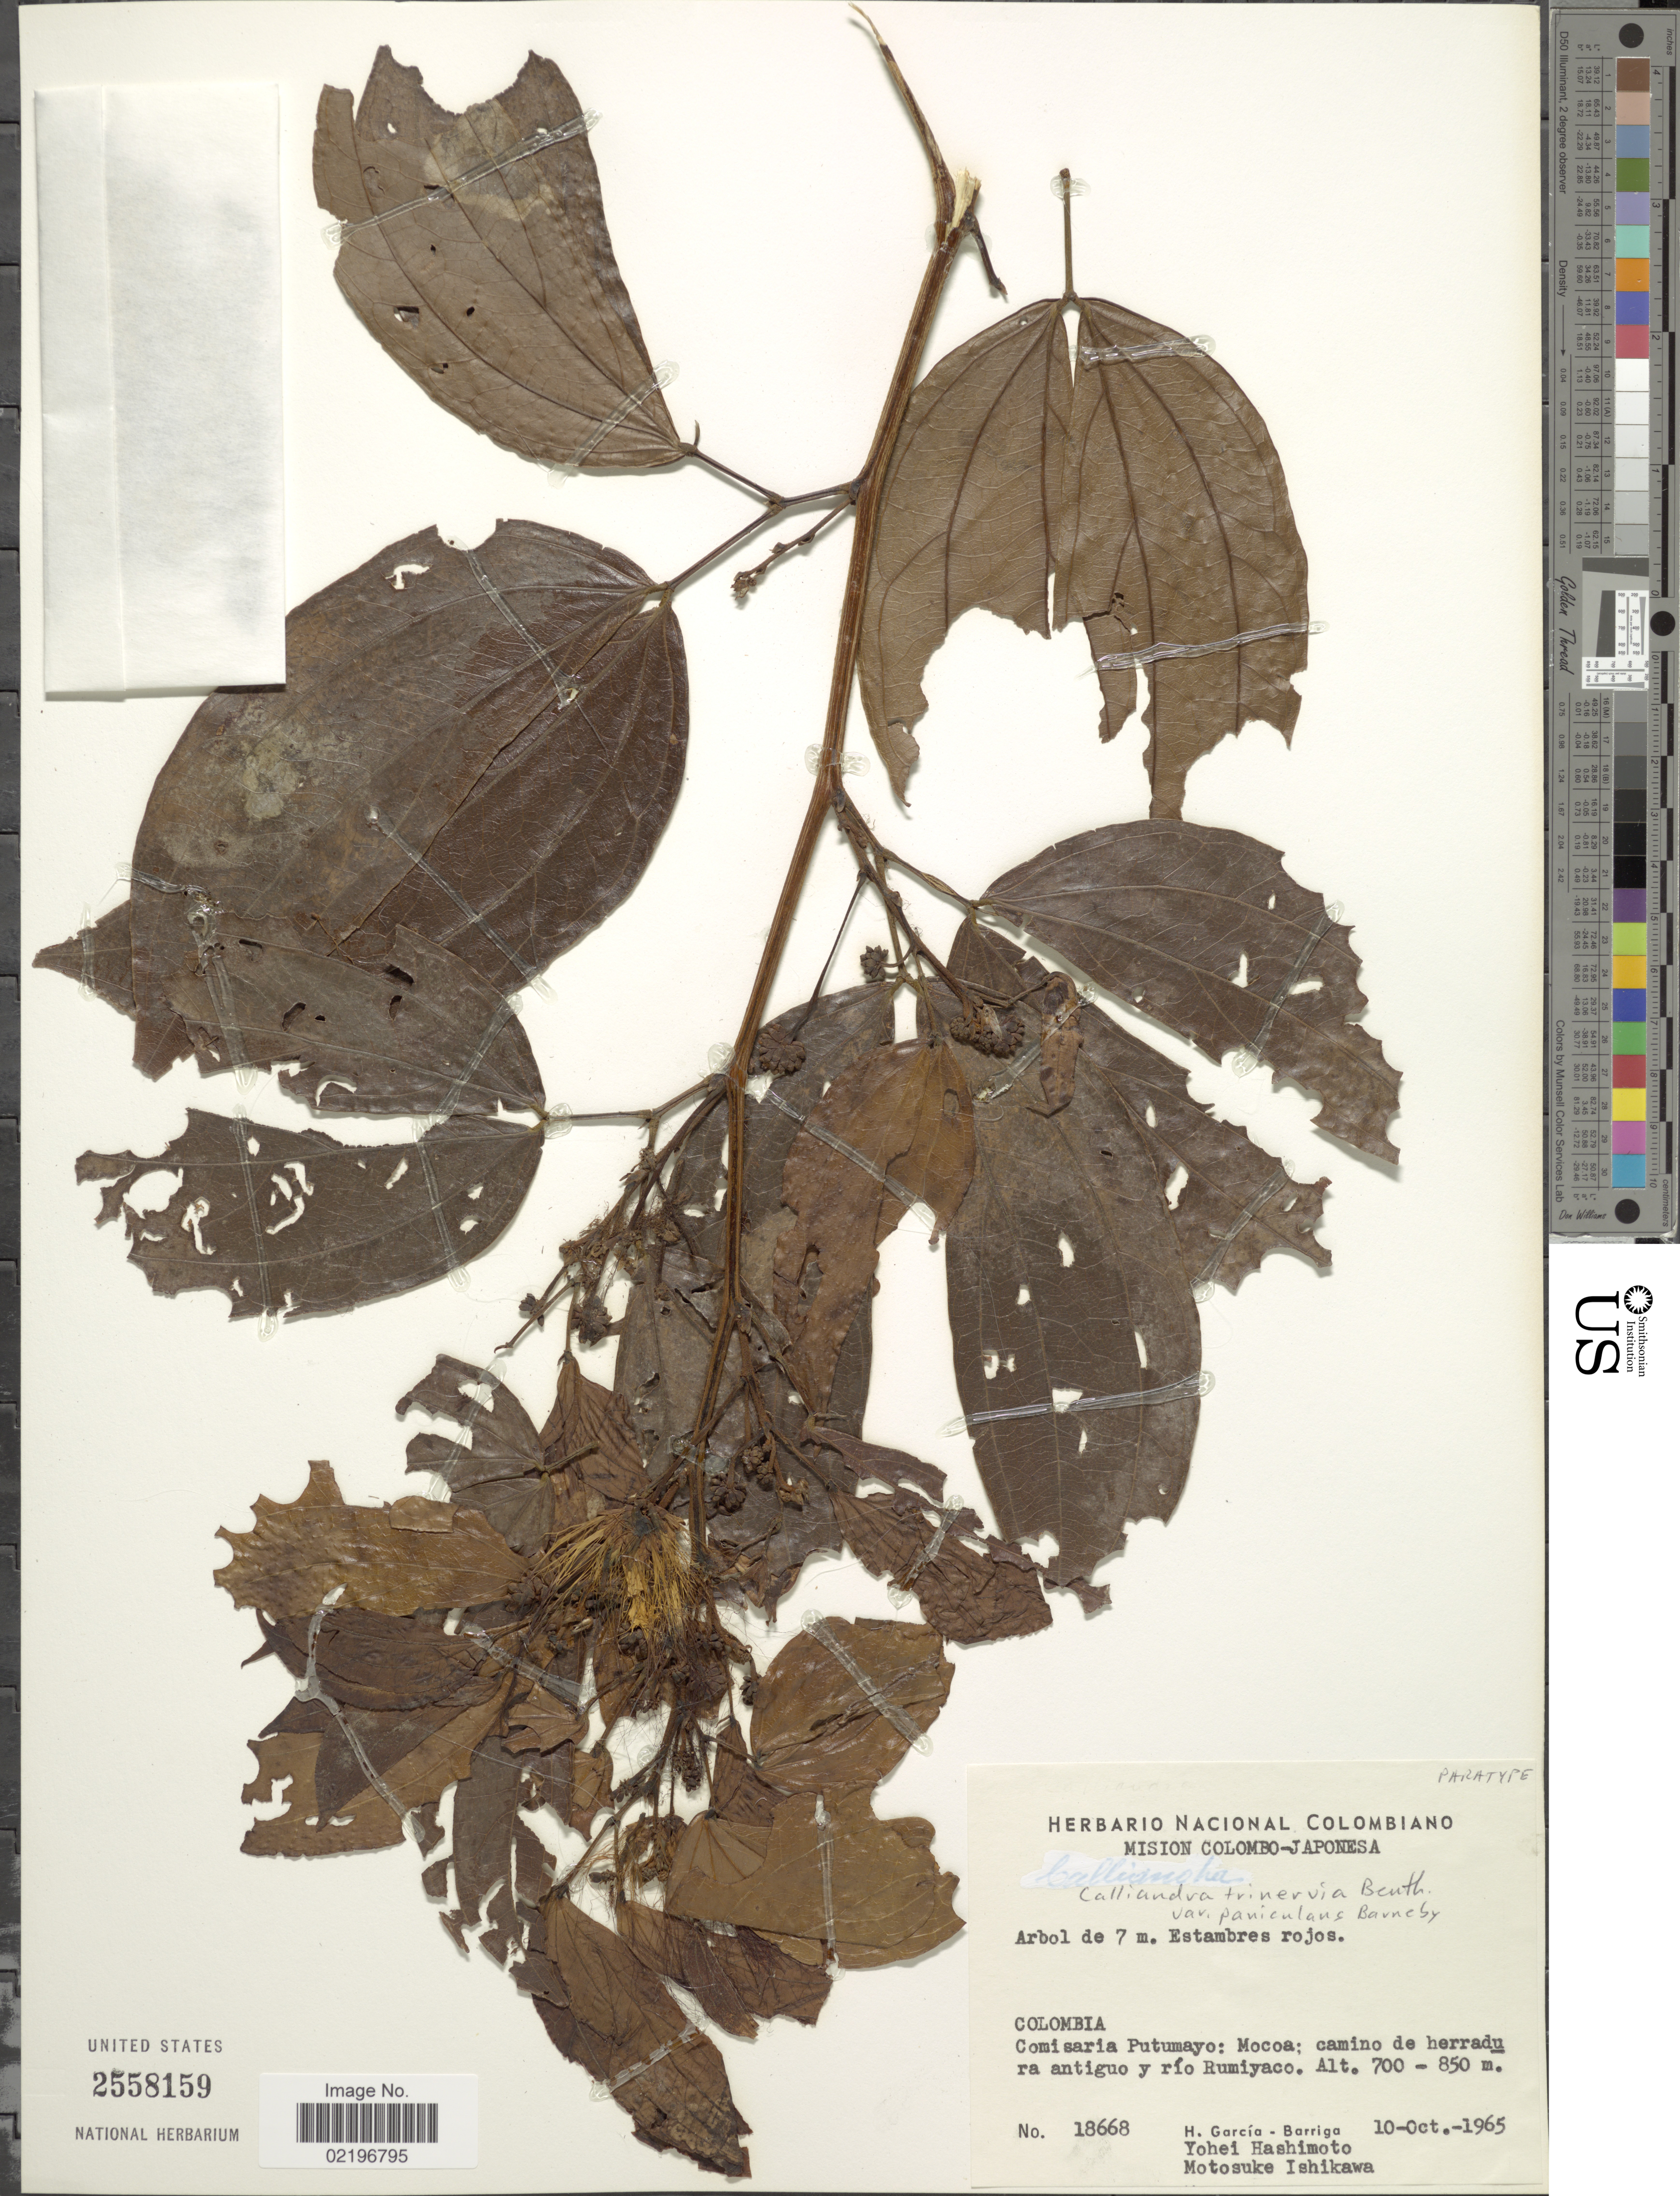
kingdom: Plantae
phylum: Tracheophyta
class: Magnoliopsida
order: Fabales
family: Fabaceae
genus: Calliandra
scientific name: Calliandra trinervia var. paniculans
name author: Barneby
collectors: H. García Barriga, Y. Hashimoto & M. Ishikawa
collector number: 18668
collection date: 1965-10-10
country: Colombia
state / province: Putumayo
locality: Comisaria Putumayao: Mocoa, camino de heradura antiguo y rio Rumiyaco.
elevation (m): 700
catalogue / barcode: US 2558159